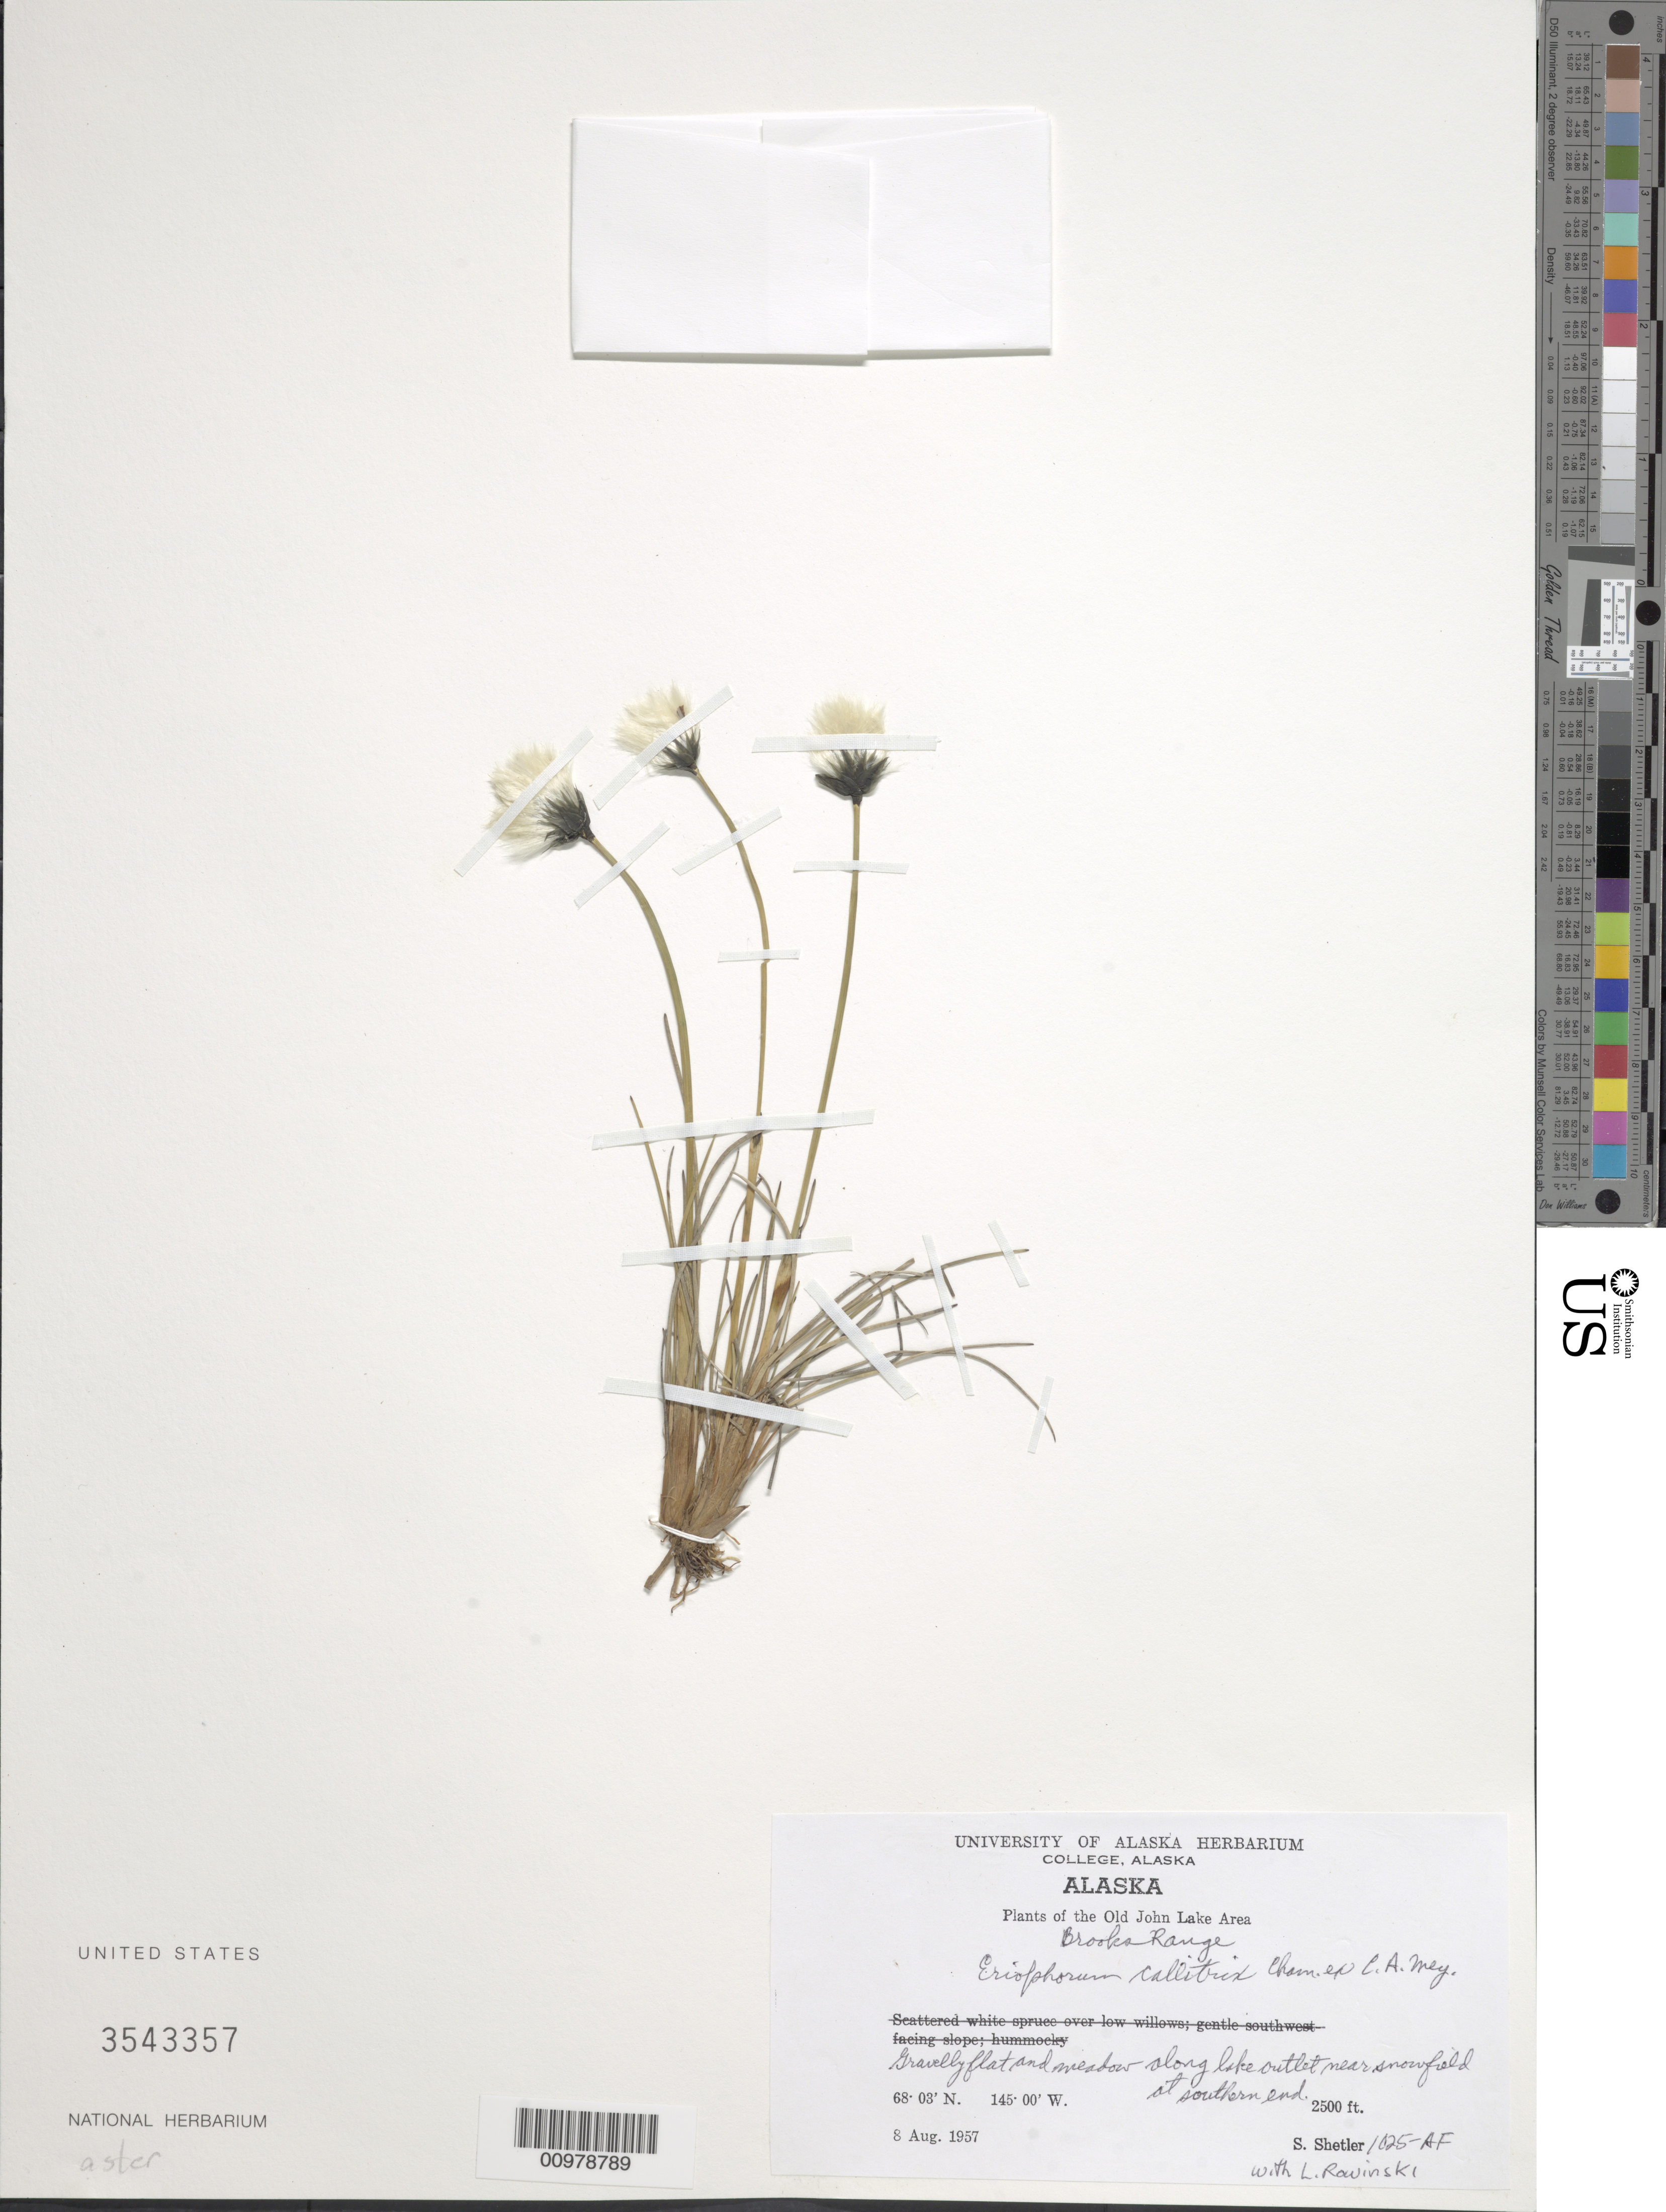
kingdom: Plantae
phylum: Tracheophyta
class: Liliopsida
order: Poales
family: Cyperaceae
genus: Eriophorum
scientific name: Eriophorum callitrix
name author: Cham. ex C.A. Mey.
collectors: S. Shetler & L. Ravinski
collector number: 025-AF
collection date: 1957-08-08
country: United States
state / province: Alaska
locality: The Old John Lake Area, Brooks Range, Gravelly flat and meadow along lake outlet near snowfield at southern end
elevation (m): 762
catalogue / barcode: US 3543357